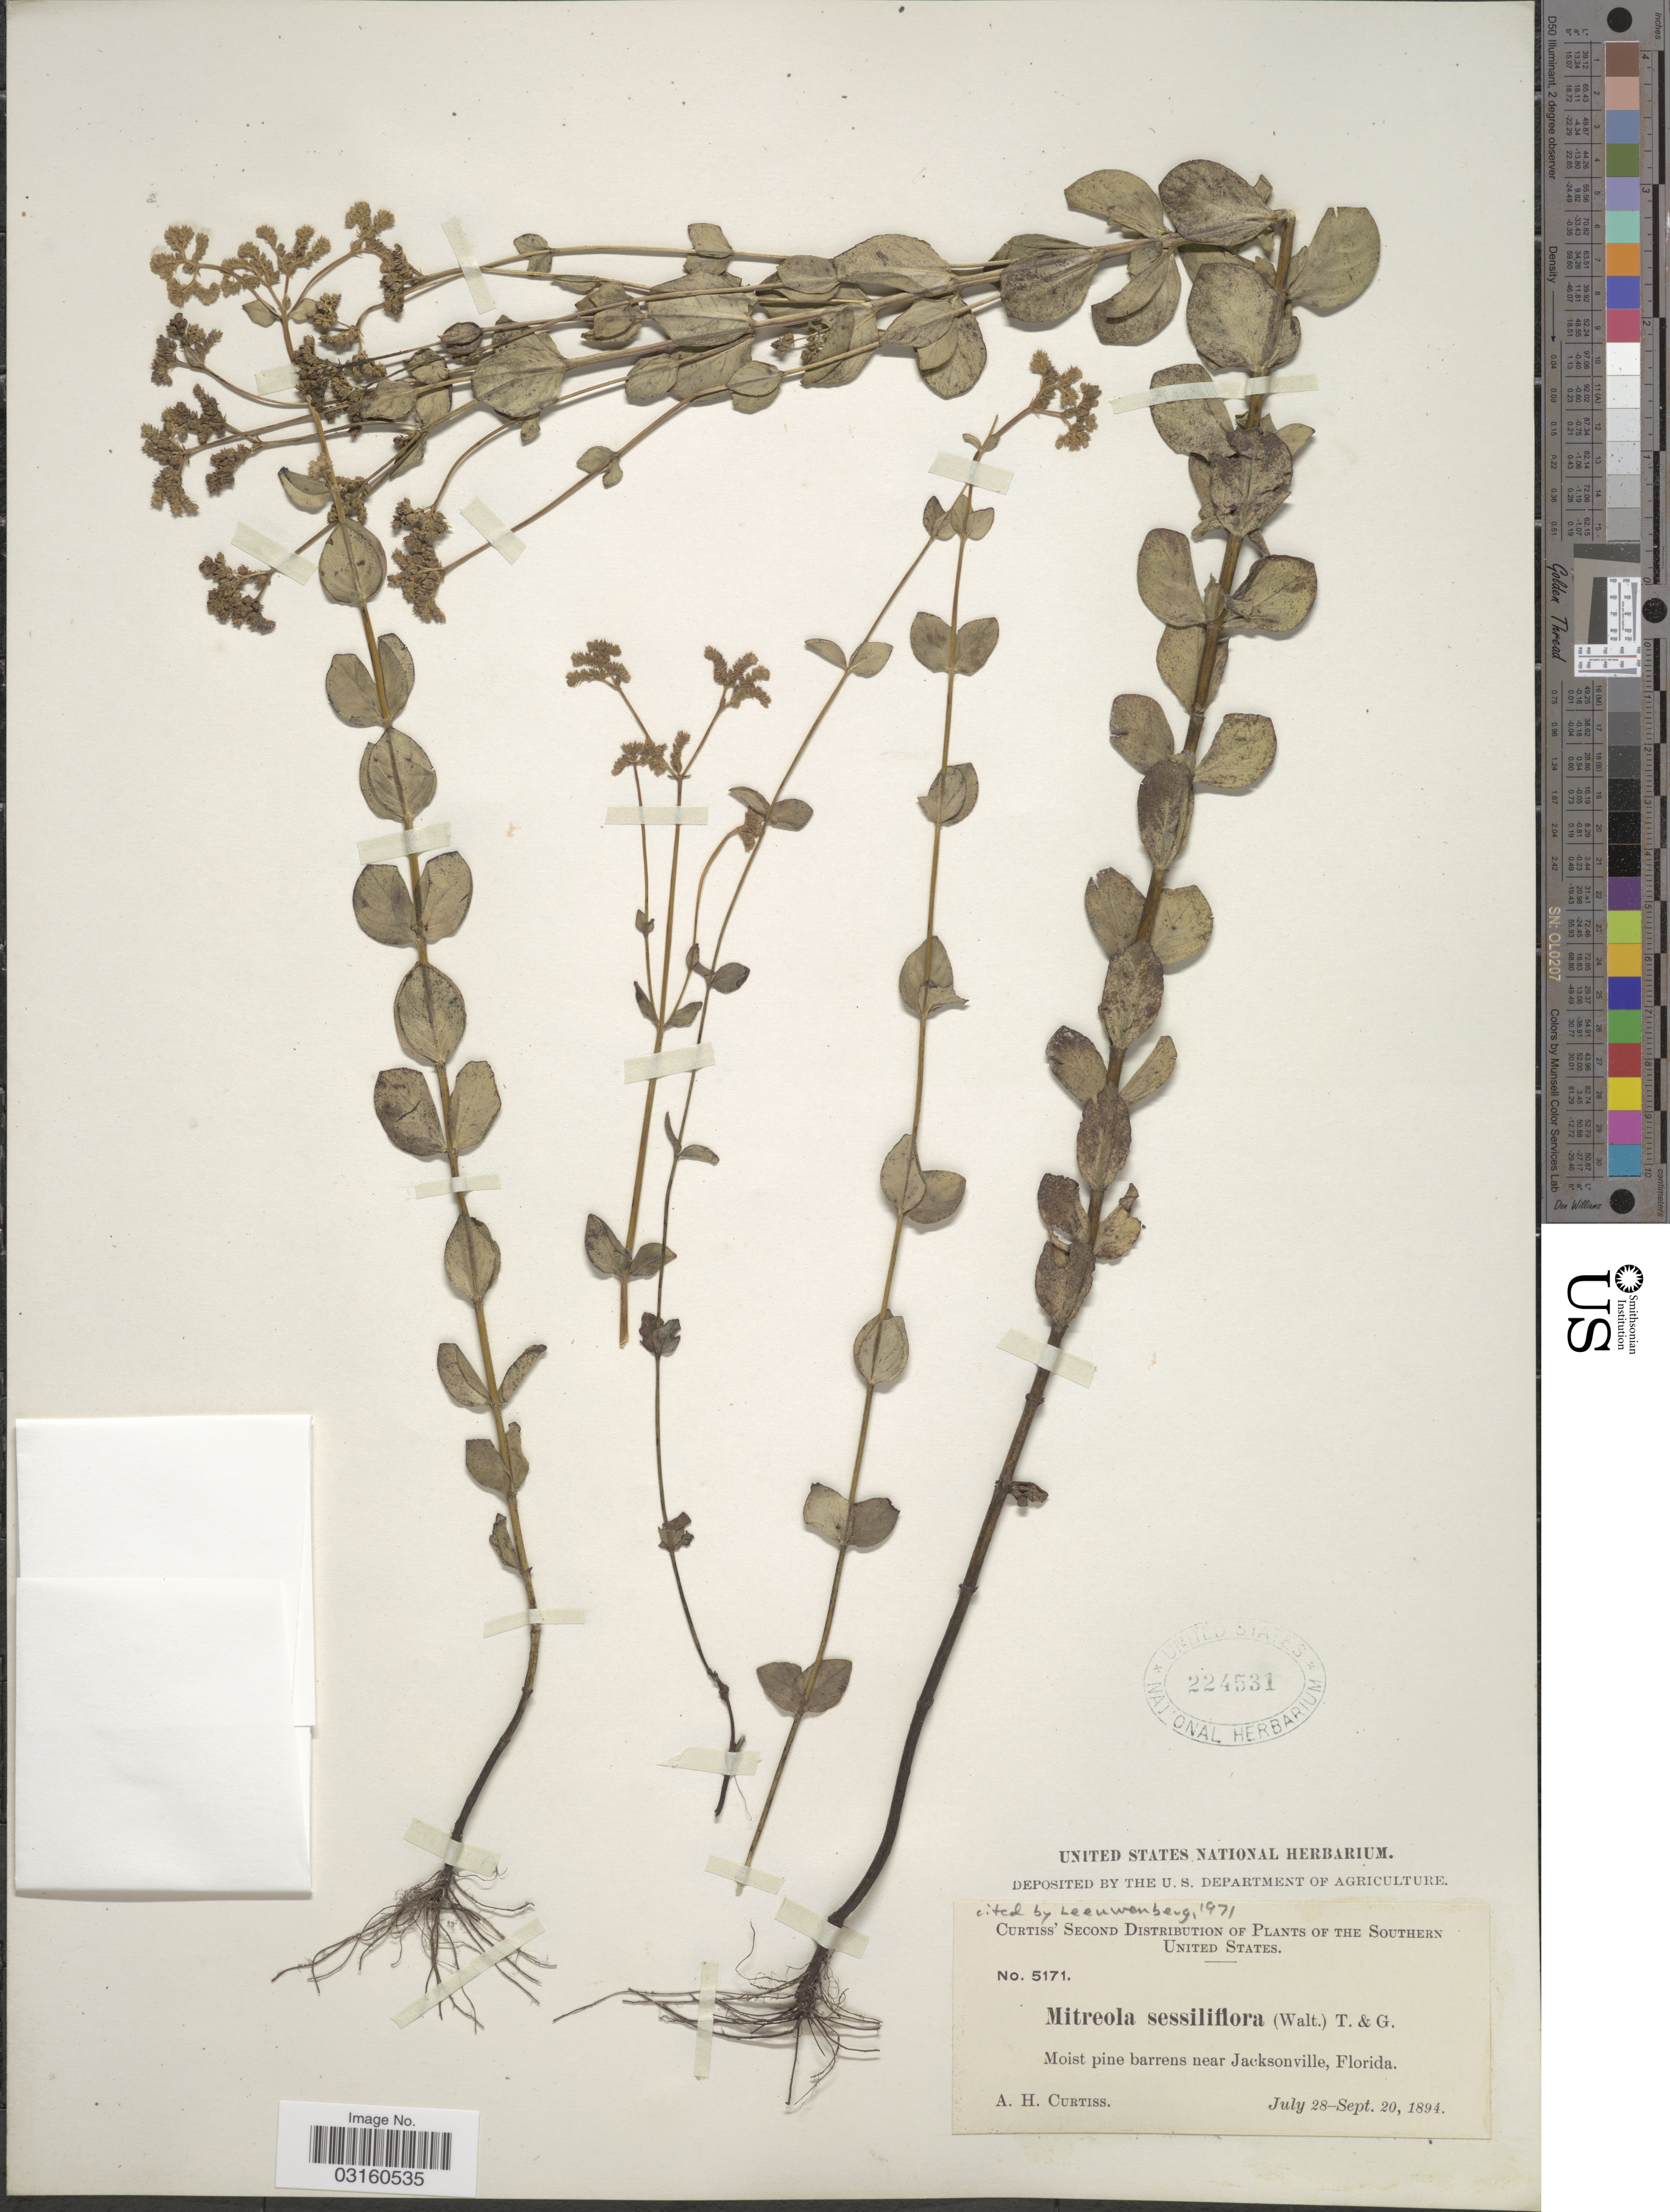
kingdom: Plantae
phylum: Tracheophyta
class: Magnoliopsida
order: Gentianales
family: Loganiaceae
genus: Mitreola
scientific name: Mitreola sessilifolia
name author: (J.F. Gmel.) G. Don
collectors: A. H. Curtiss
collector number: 5171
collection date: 1894-07-28/1894-09-20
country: United States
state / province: Florida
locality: Southern United States. Moist pine barrens near Jacksonville.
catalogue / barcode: US 224531